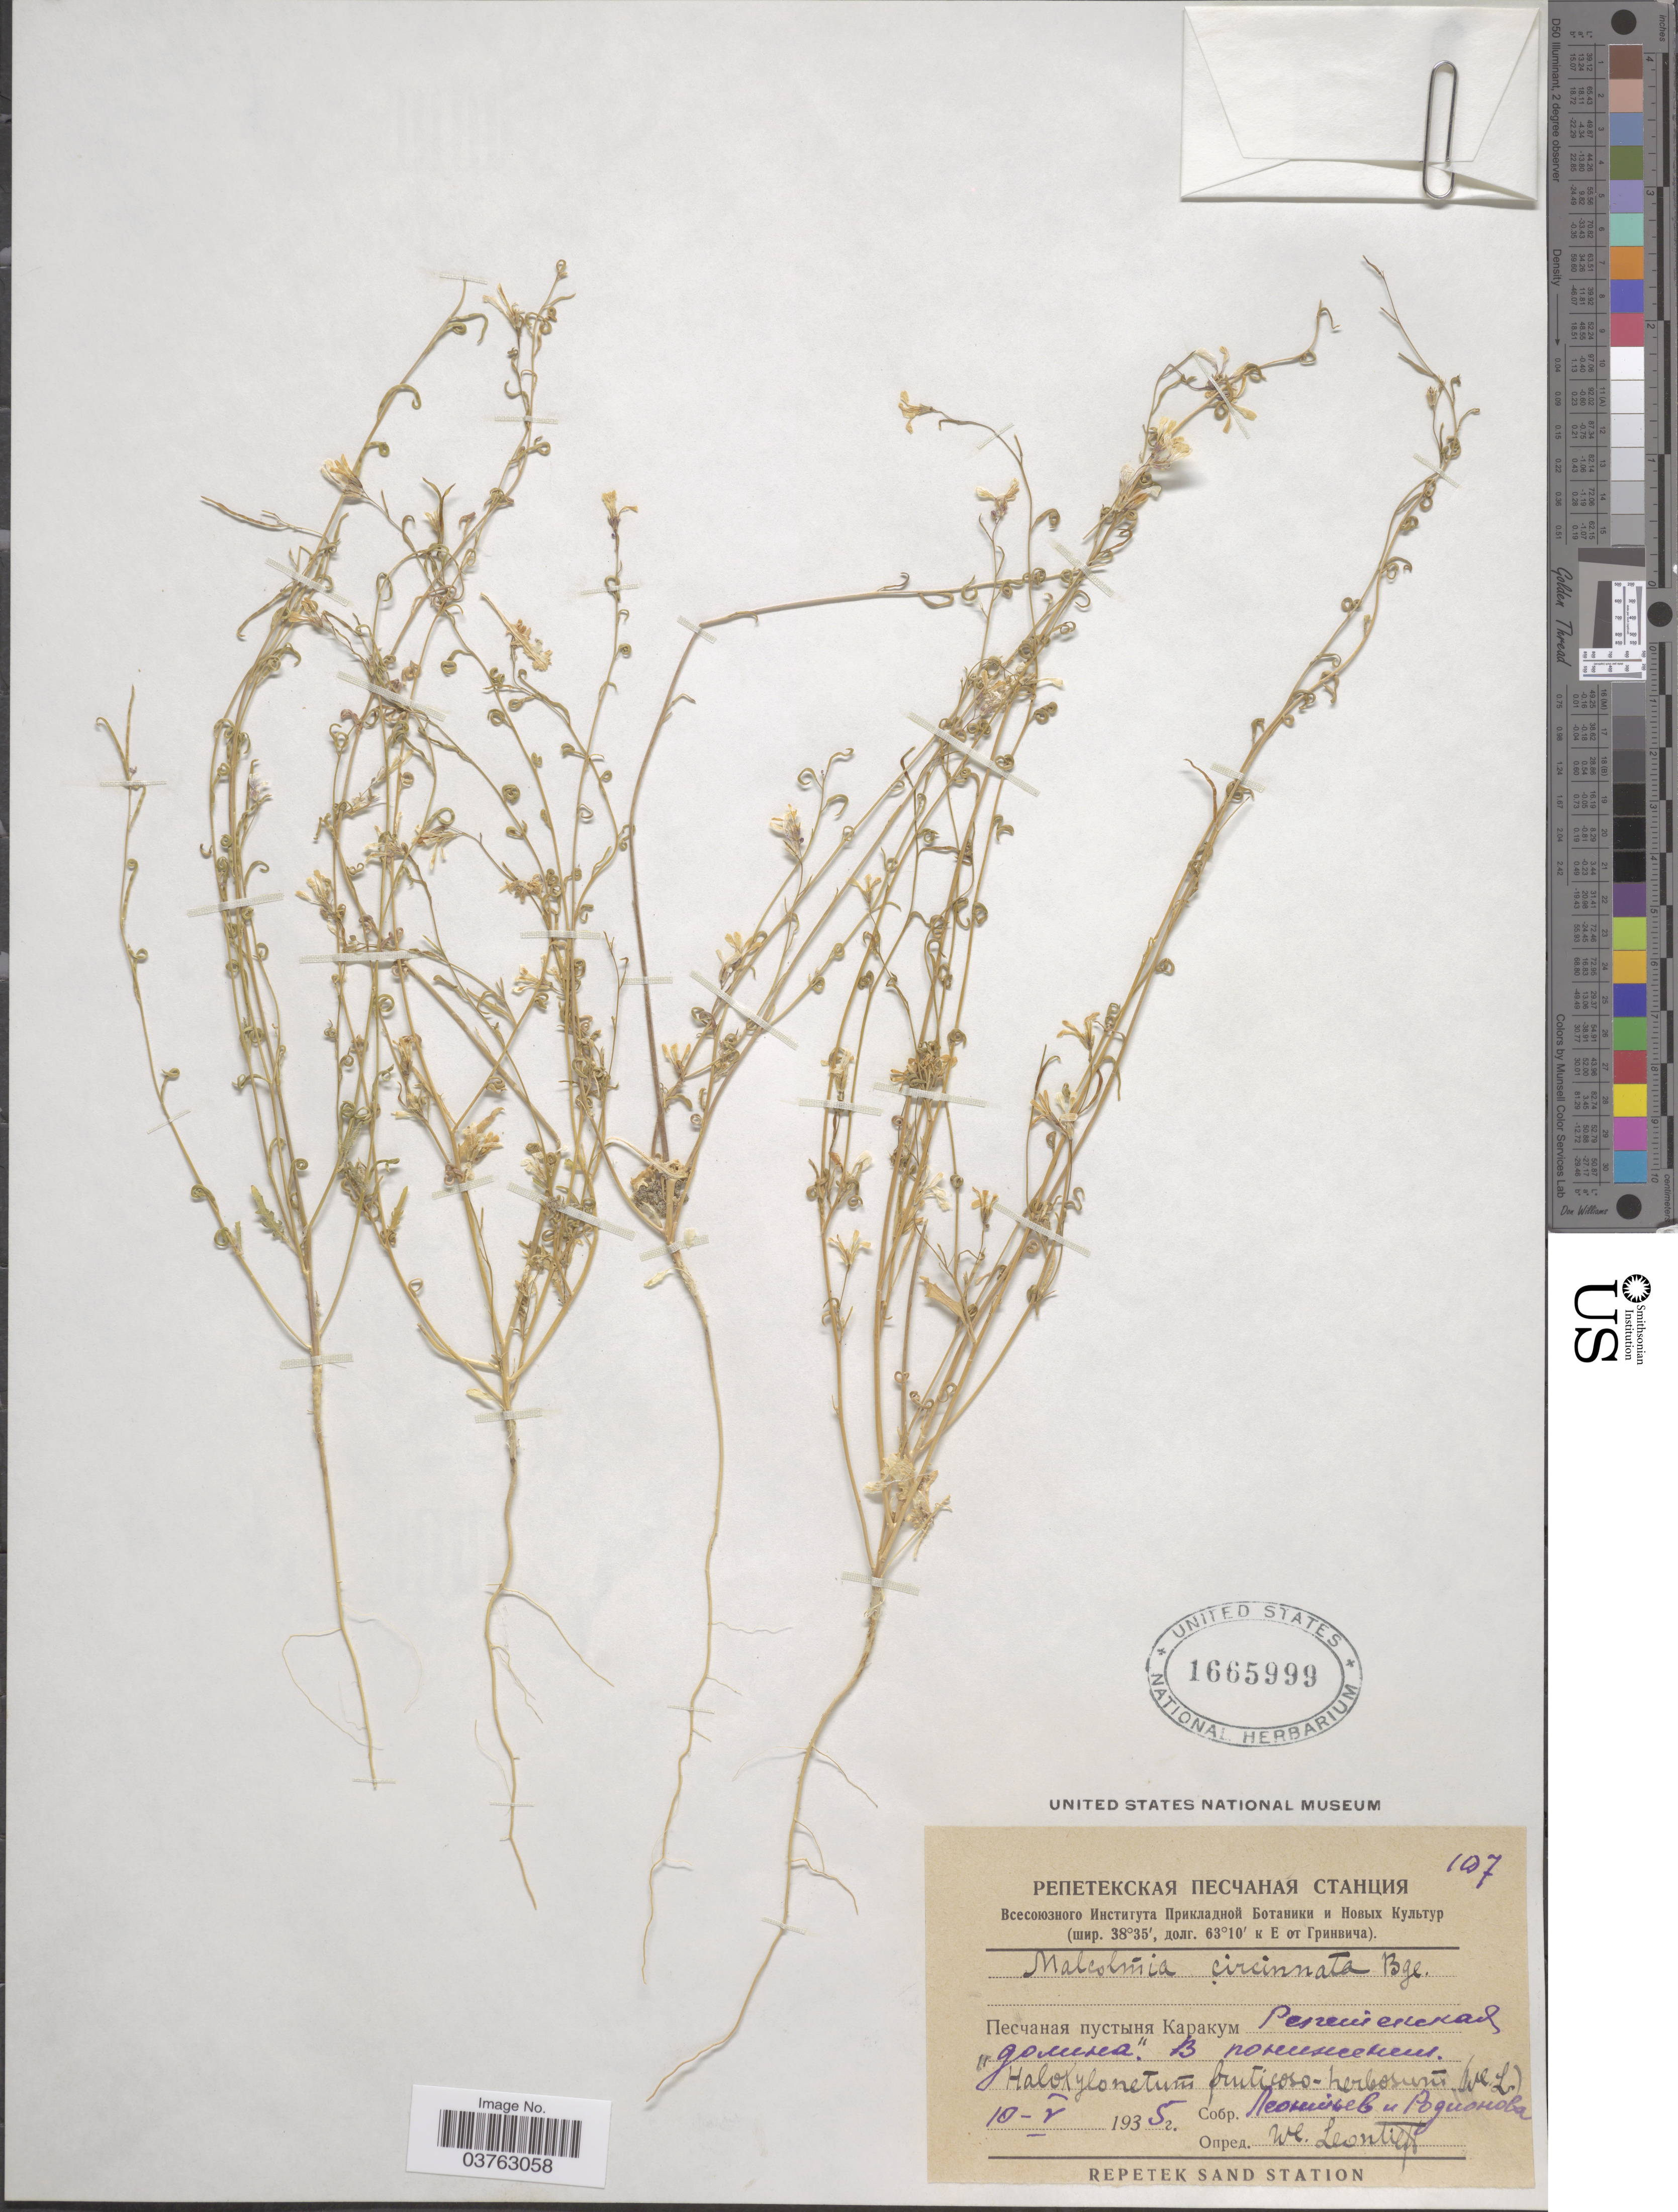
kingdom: Plantae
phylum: Tracheophyta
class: Magnoliopsida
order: Brassicales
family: Brassicaceae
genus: Malcolmia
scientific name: Malcolmia circinnata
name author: (Bunge) Boiss.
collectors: V. Leontev & Podionova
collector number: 107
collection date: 1935-05-10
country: Turkmenistan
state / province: Lebap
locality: Repetek "Valley".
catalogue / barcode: US 1665999